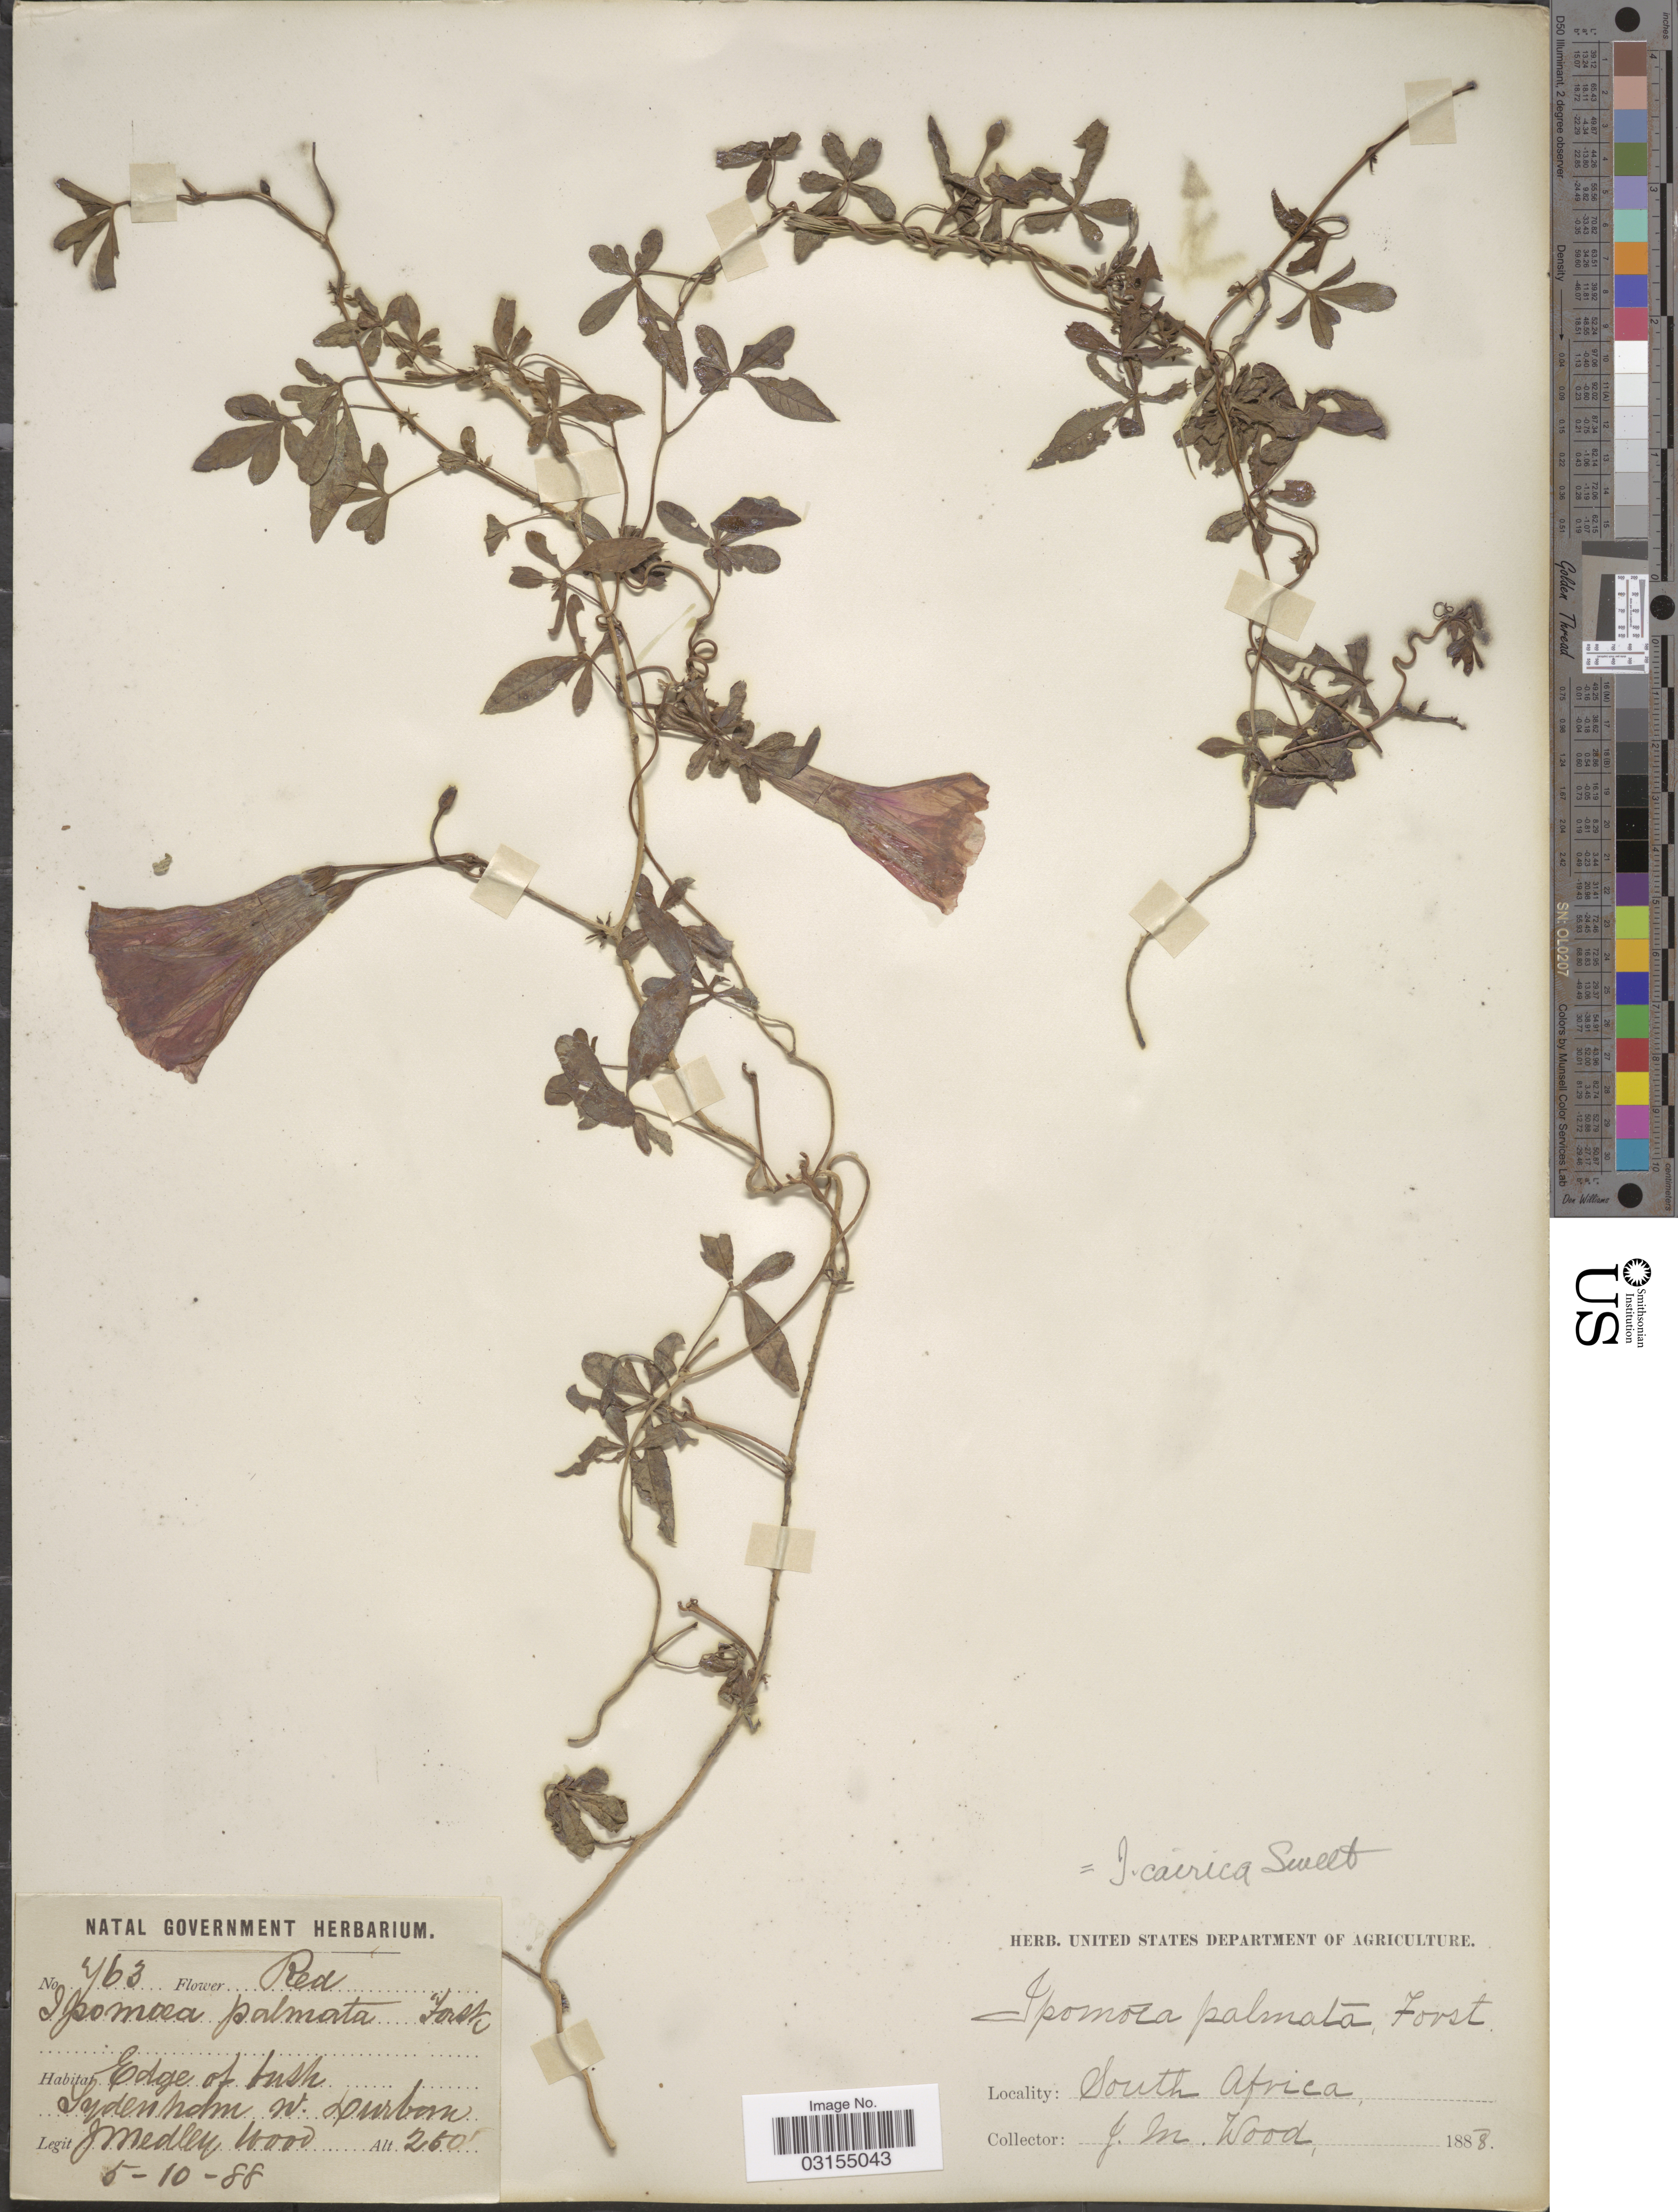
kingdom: Plantae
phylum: Tracheophyta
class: Magnoliopsida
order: Solanales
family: Convolvulaceae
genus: Ipomoea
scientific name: Ipomoea cairica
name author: (L.) Sweet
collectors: J. Medley Wood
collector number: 763*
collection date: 1888-10-05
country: South Africa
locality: Sydenham W. Durban.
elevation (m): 79